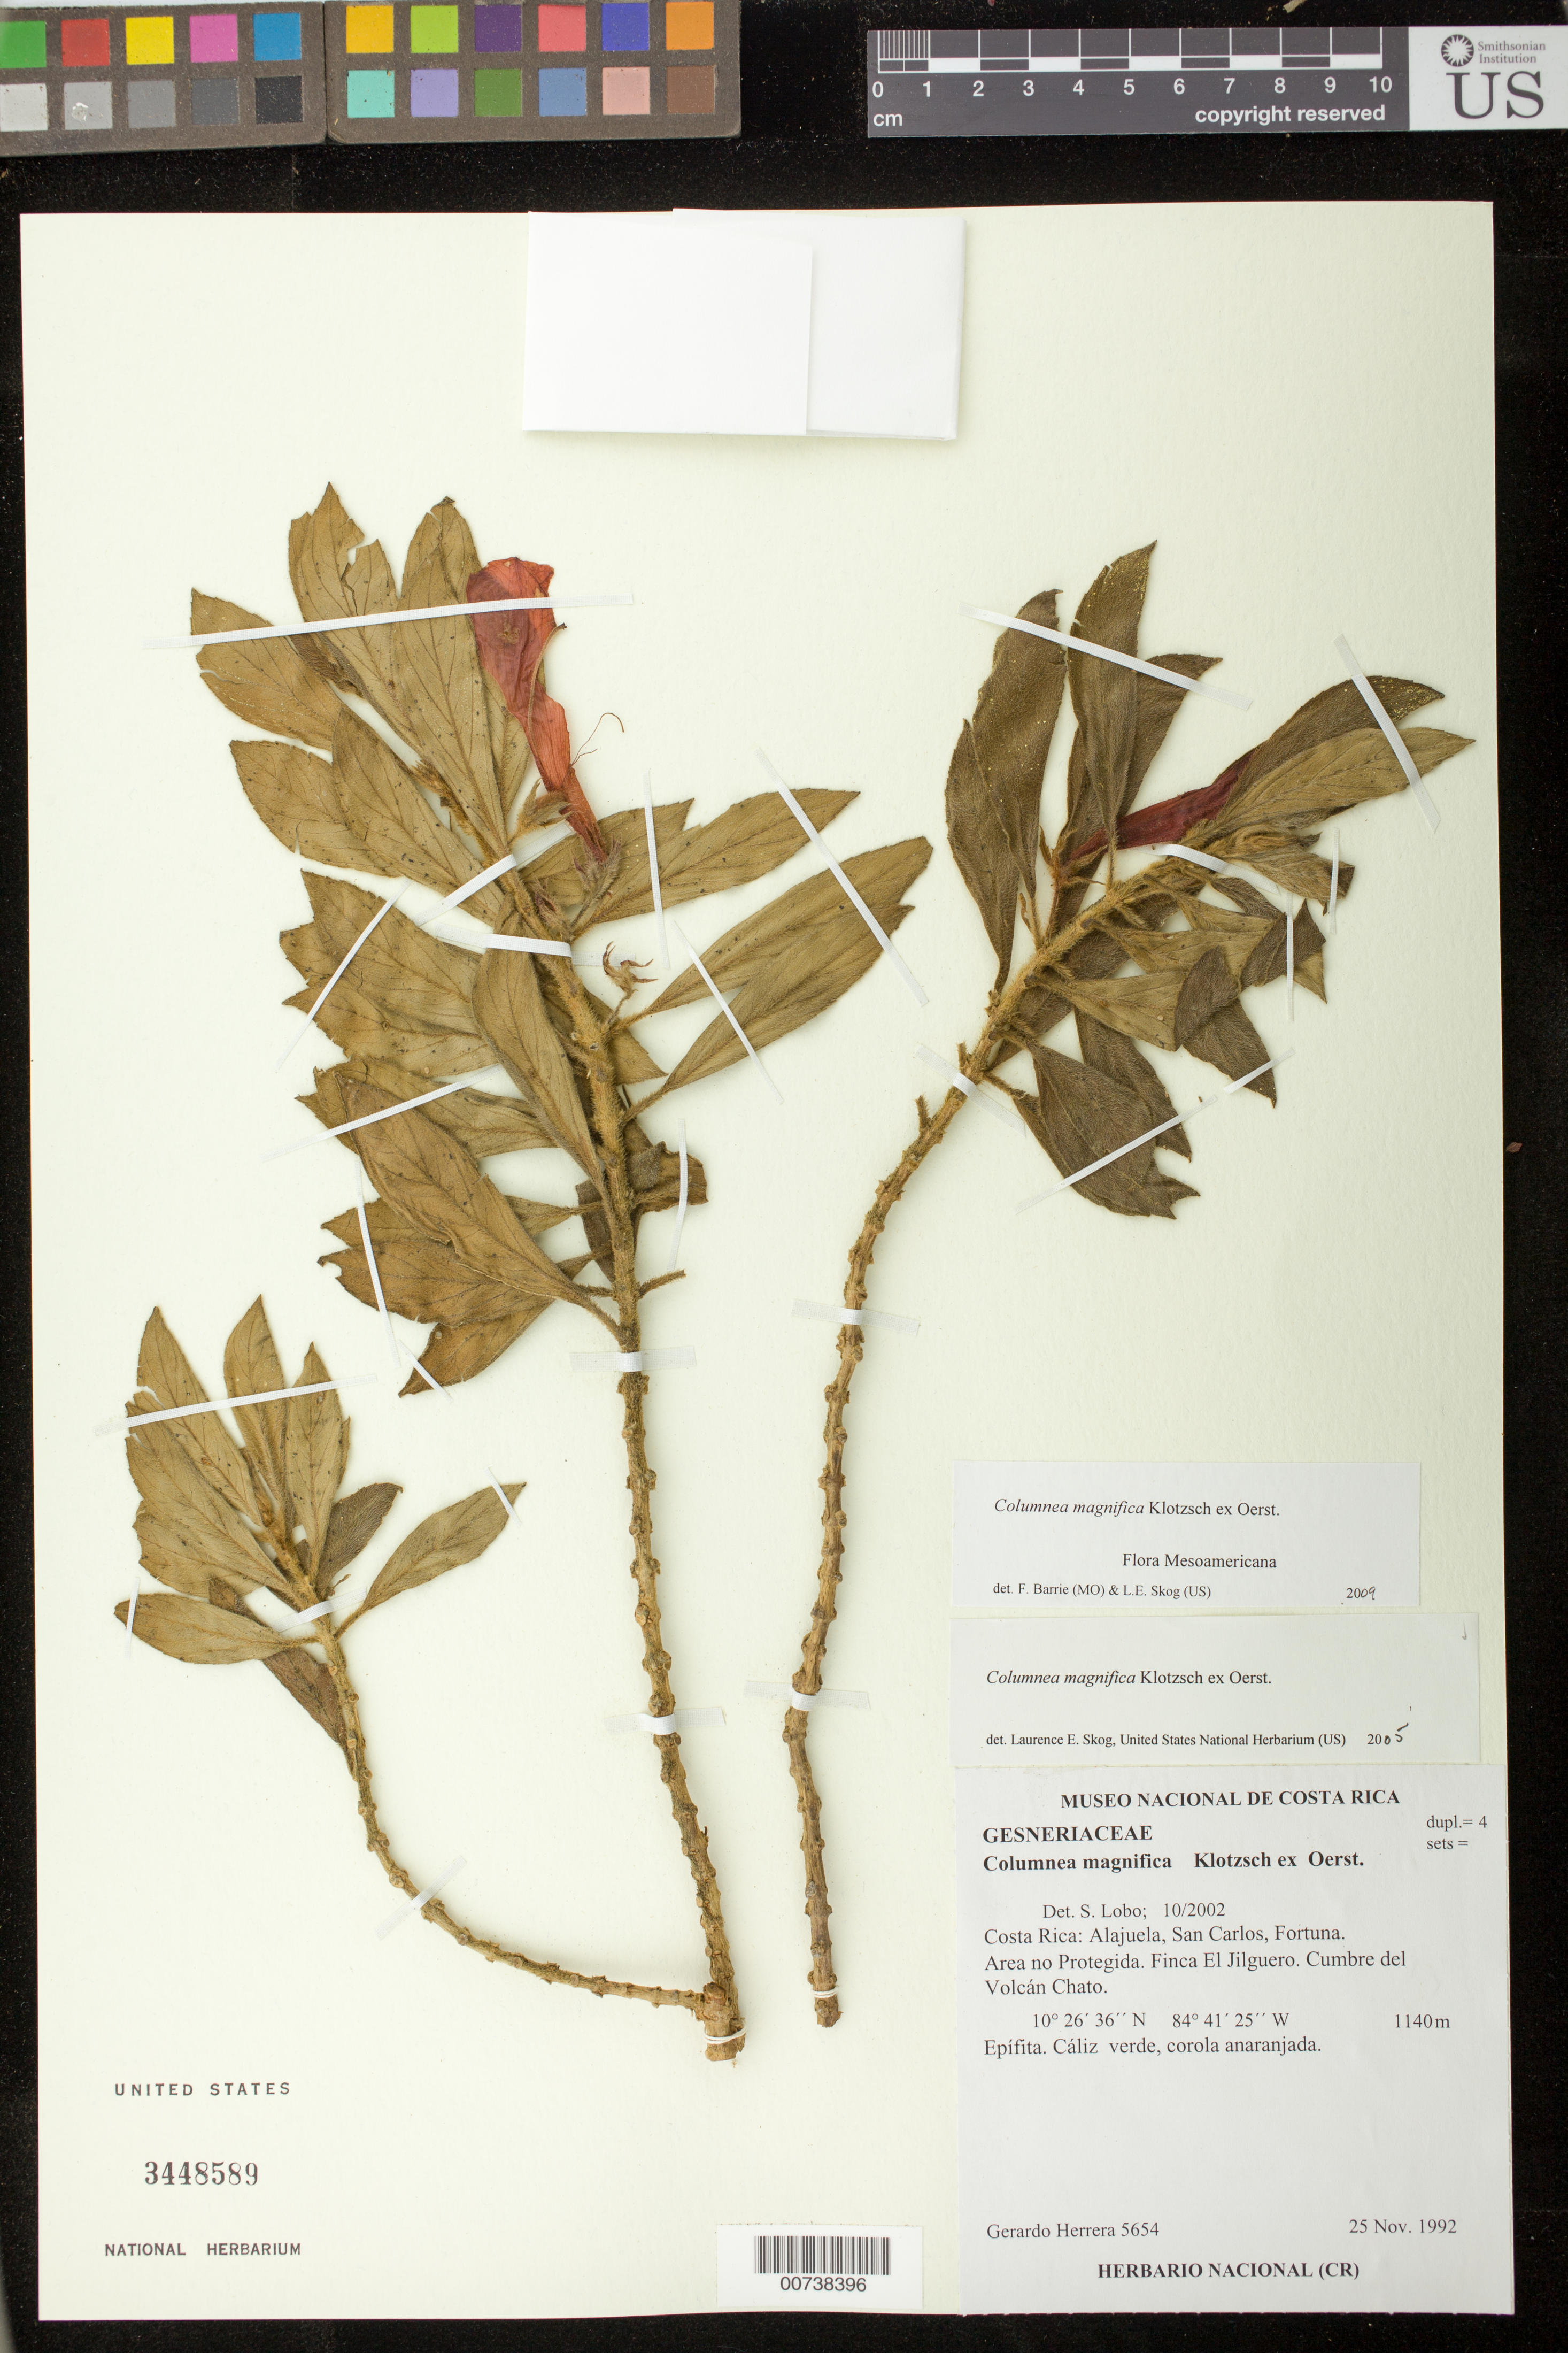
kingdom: Plantae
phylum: Tracheophyta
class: Magnoliopsida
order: Lamiales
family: Gesneriaceae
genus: Columnea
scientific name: Columnea magnifica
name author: Klotzsch ex Oerst.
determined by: Skog, Laurence E.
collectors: G. Herrera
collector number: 5654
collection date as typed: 25 Nov 1992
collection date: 1992-11-25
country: Costa Rica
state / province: Alajuela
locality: Alajuela, San Carlos, Fortuna. Area no Protegida. Finca El Jilguero. Cumbre del Volcán Chato.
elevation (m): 1140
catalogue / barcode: US 3448589